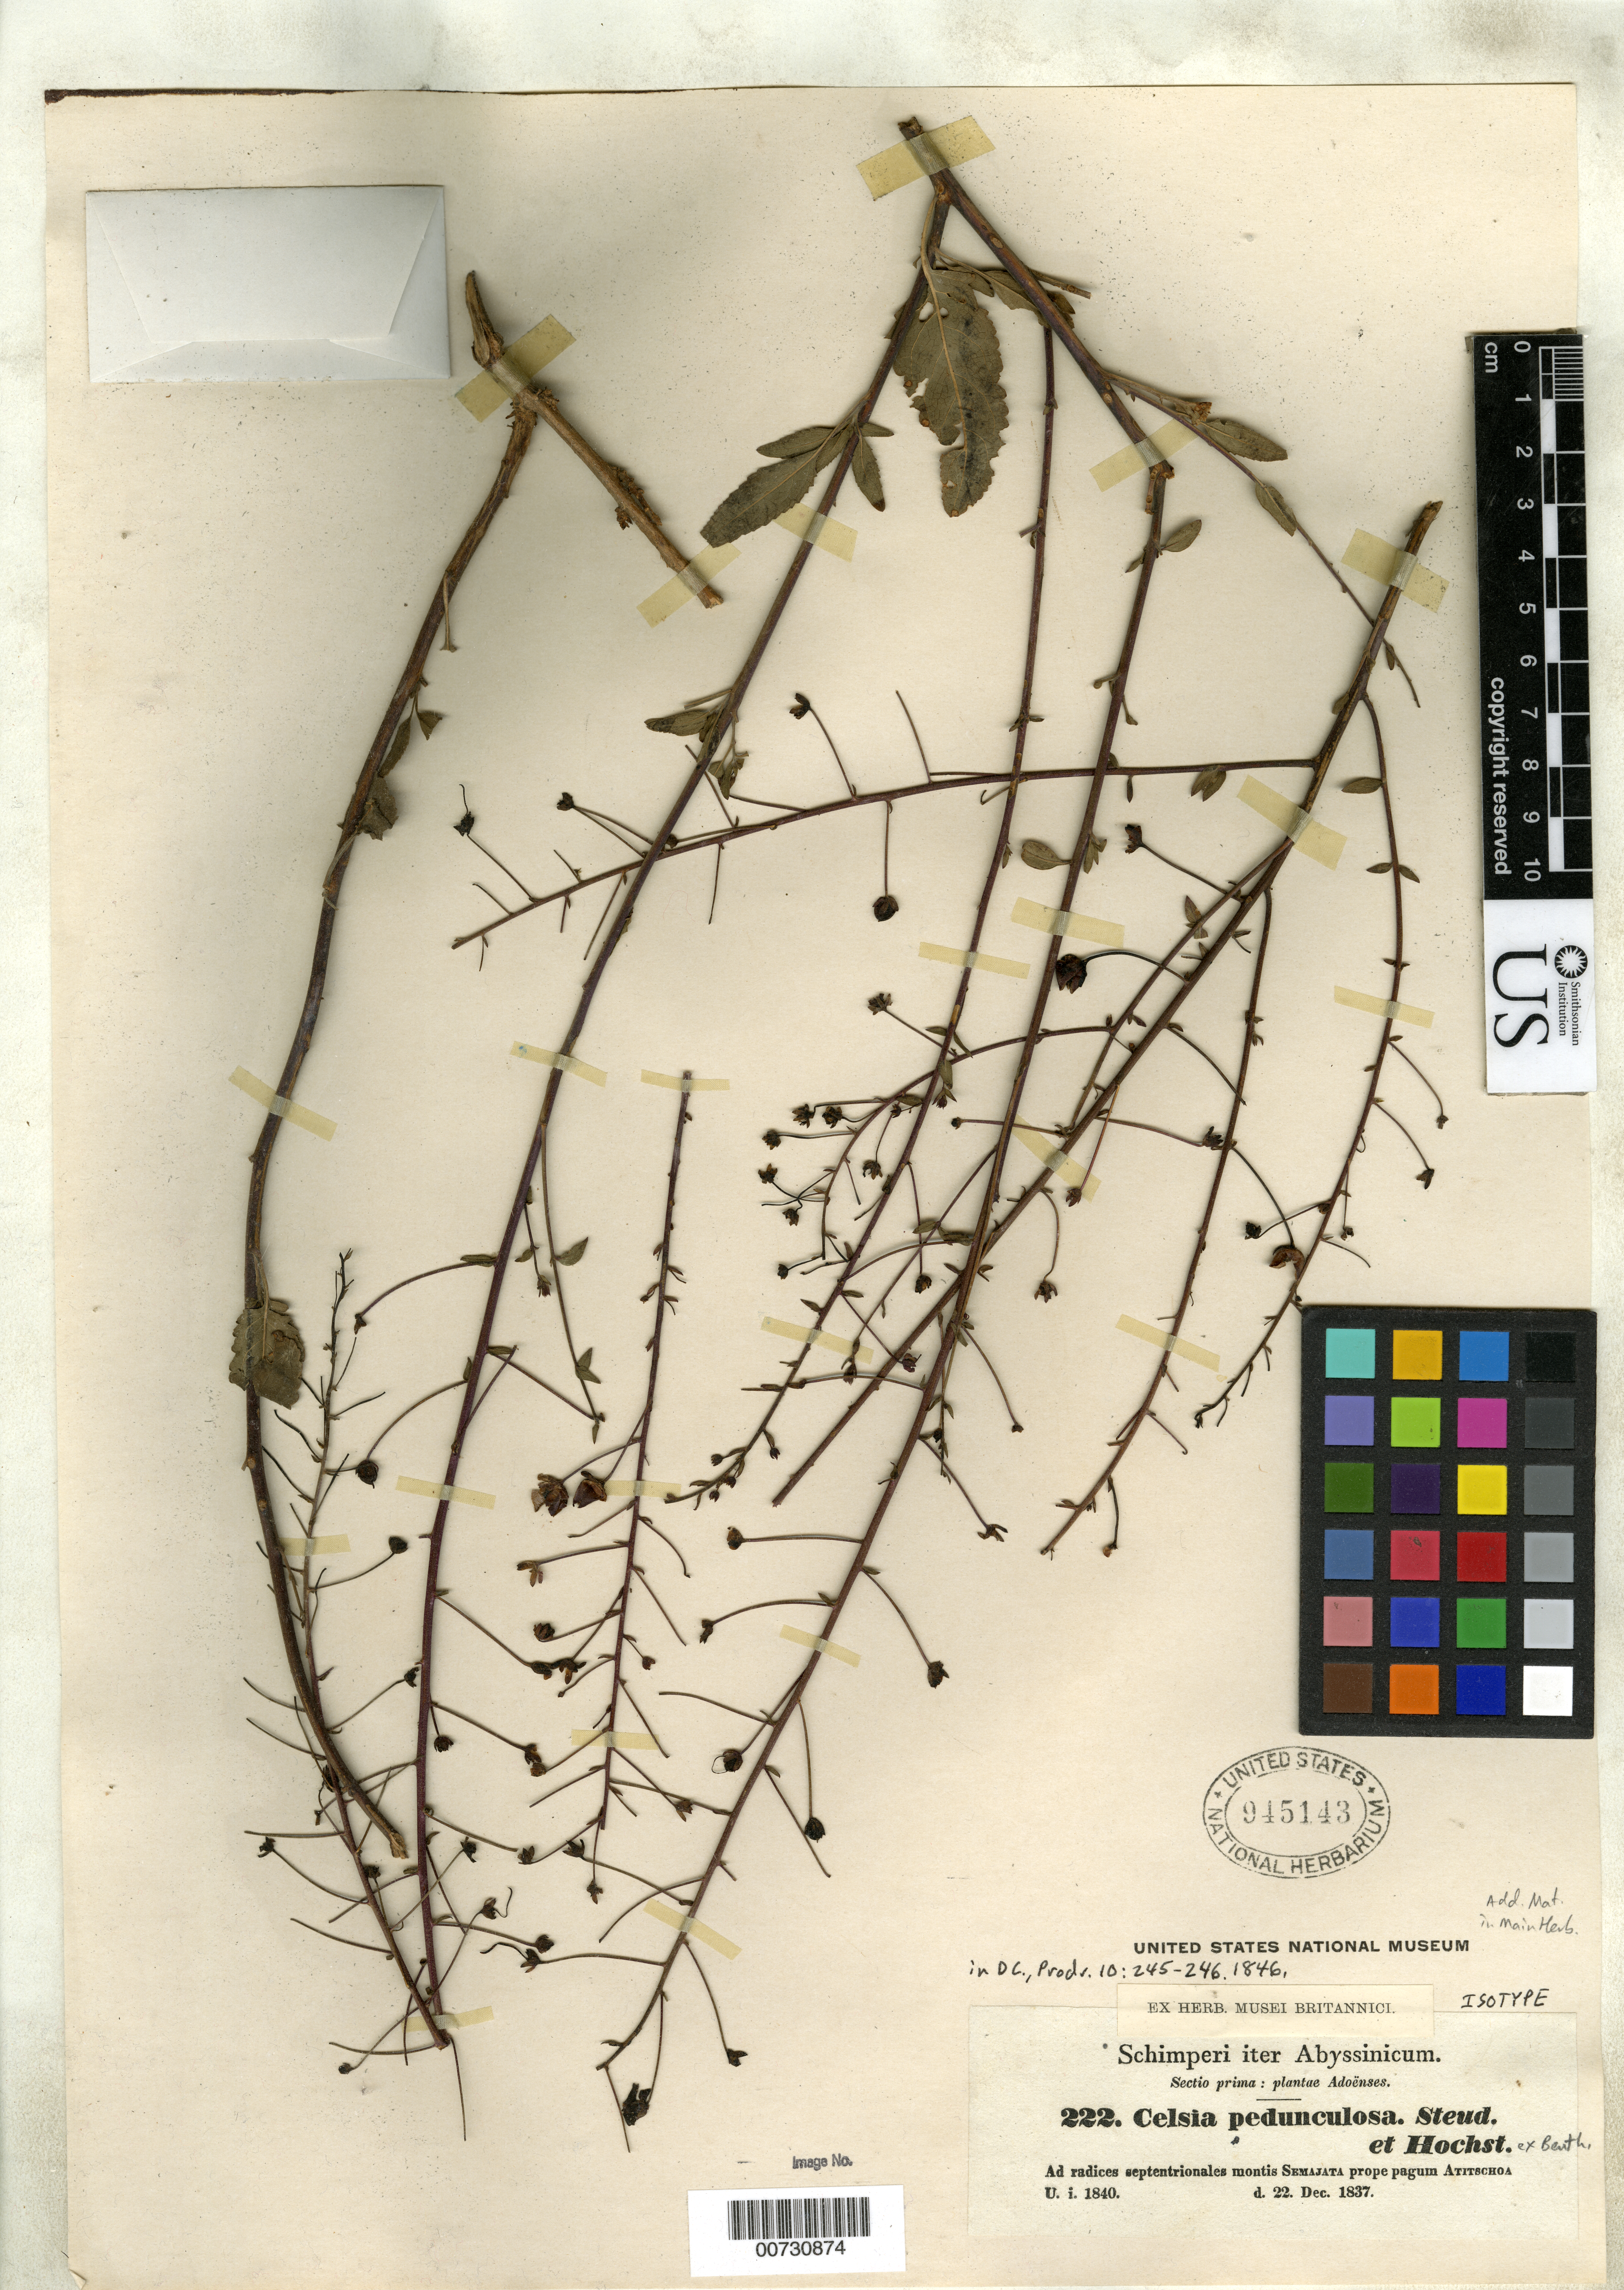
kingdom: Plantae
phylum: Tracheophyta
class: Magnoliopsida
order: Lamiales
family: Scrophulariaceae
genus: Celsia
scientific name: Celsia pedunculosa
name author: Steud. & Hochst. ex Benth. in DC.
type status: Isotype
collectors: G. W. Schimper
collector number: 222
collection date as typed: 22 Dec 1837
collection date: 1837-12-22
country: Ethiopia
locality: Ad radices septentrionales montis Semajata prope pagum Atitschoa.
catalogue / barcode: US 945143